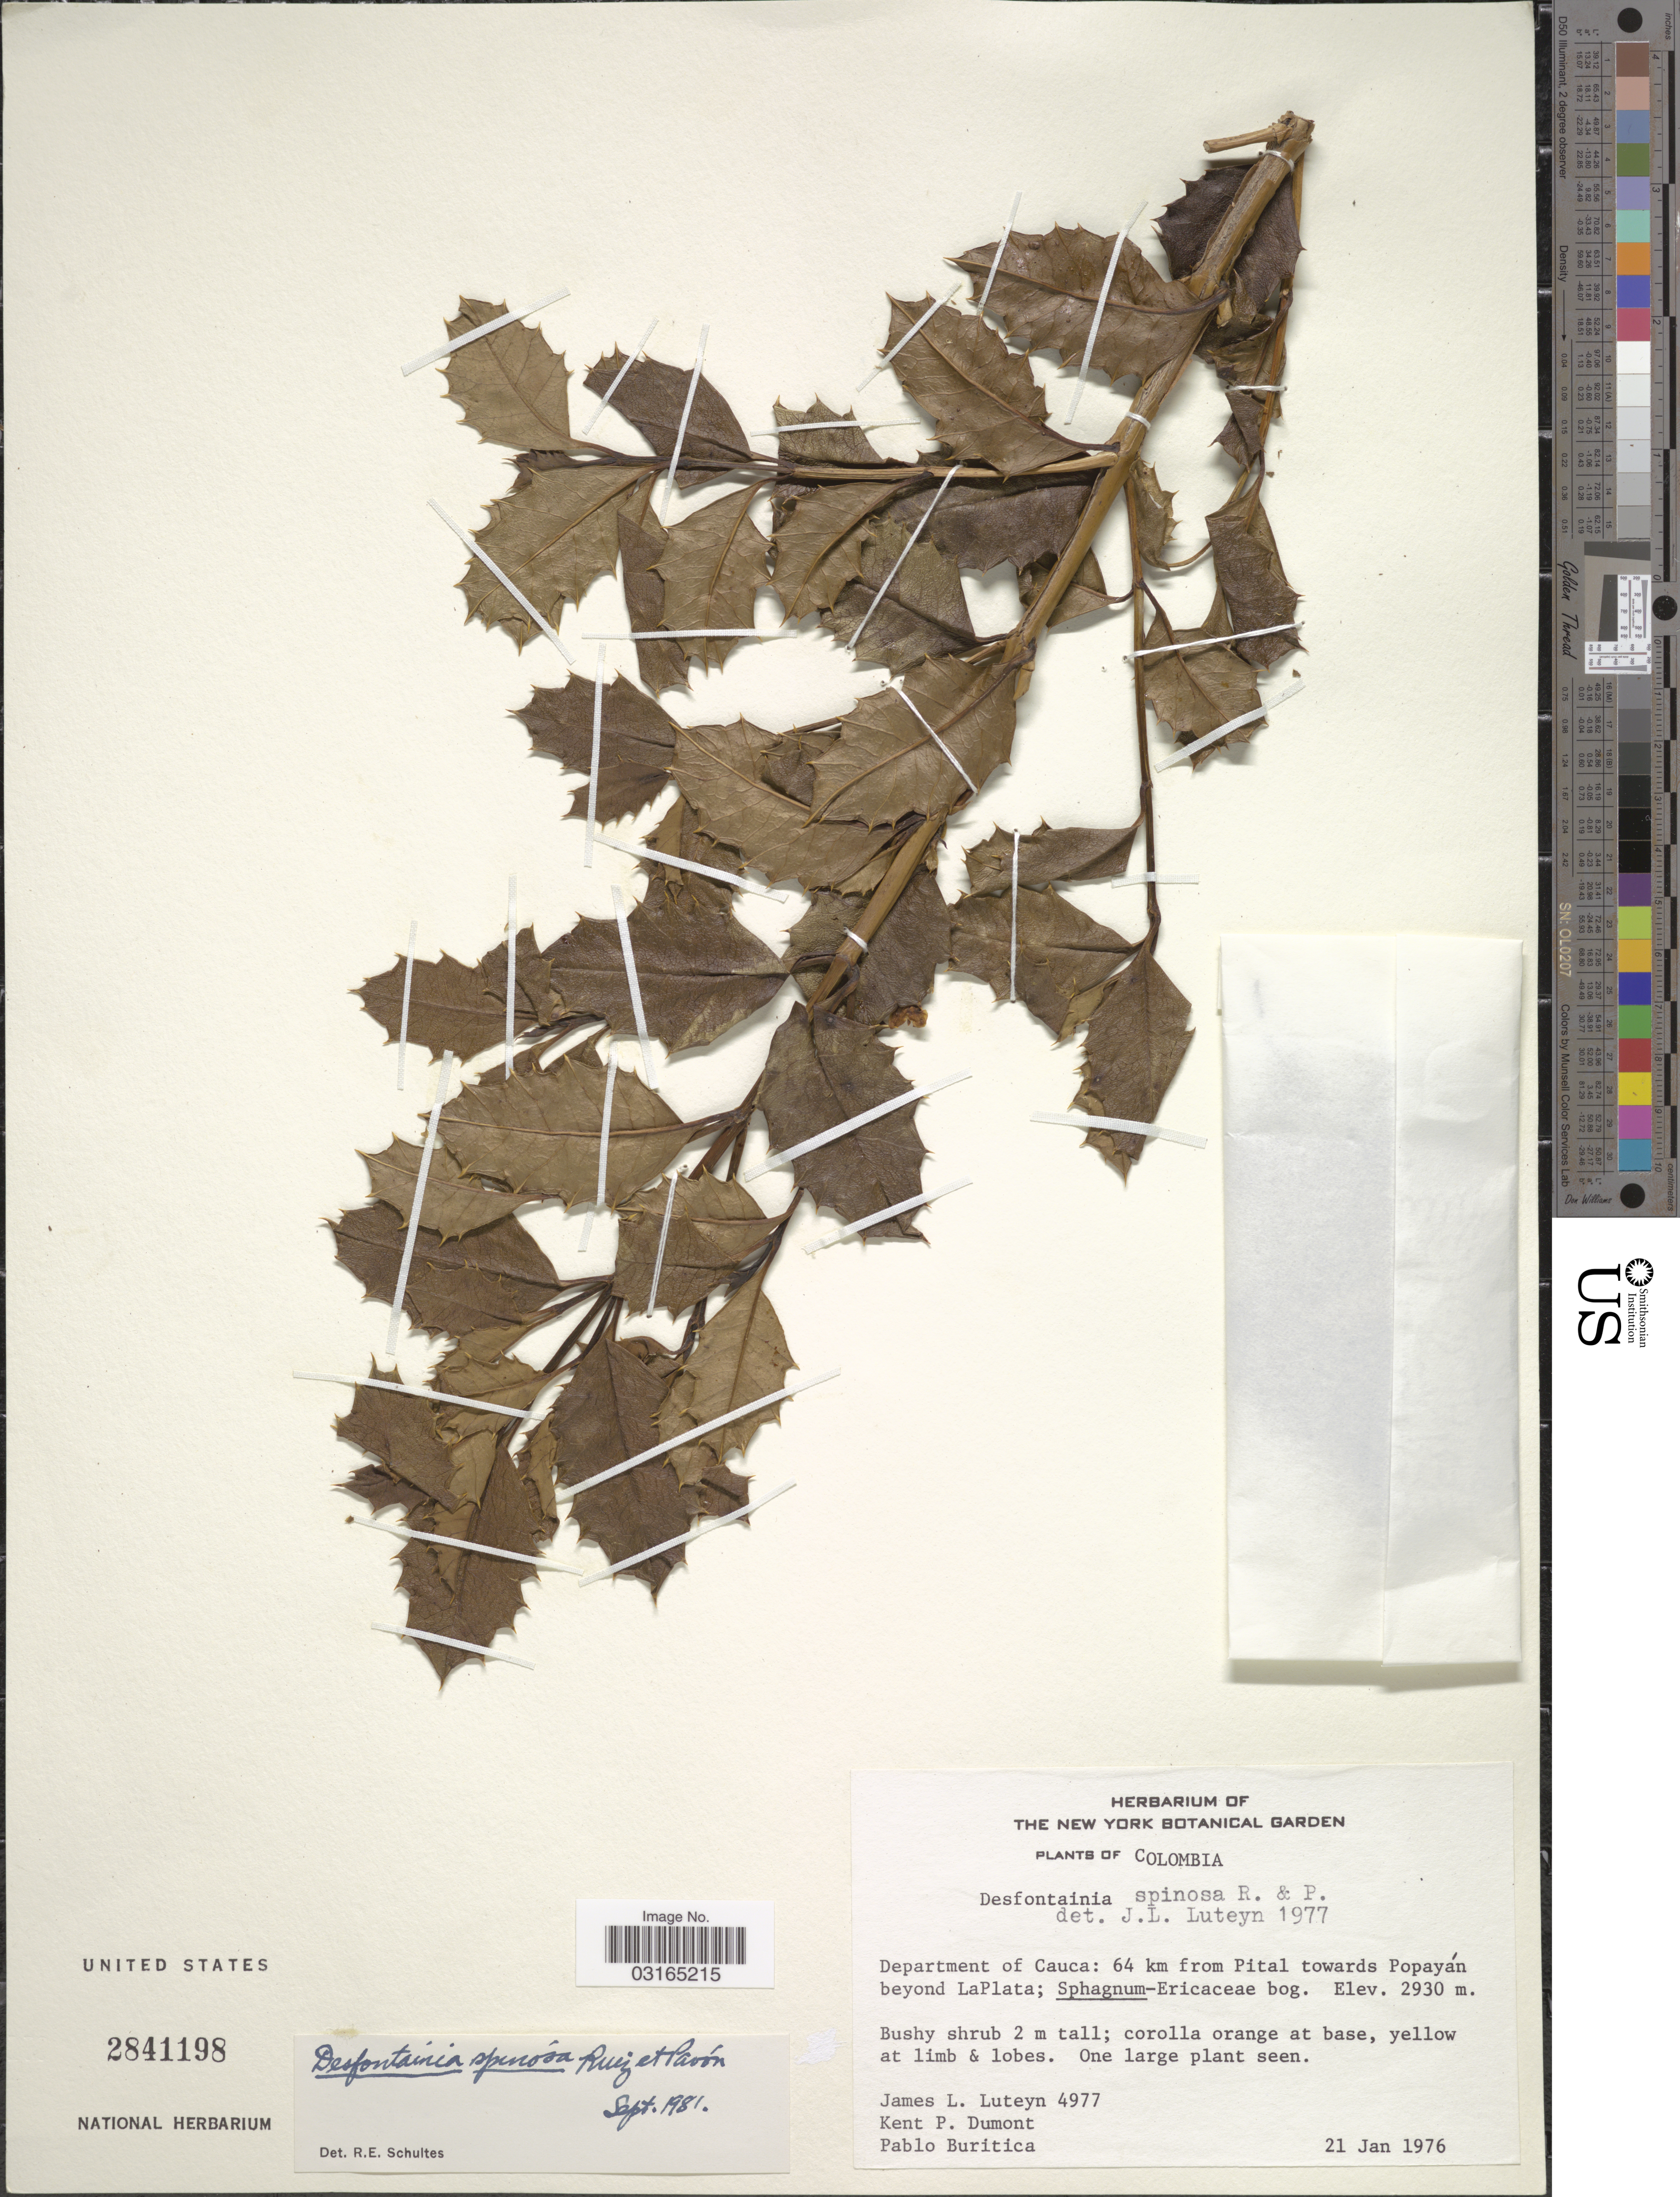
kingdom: Plantae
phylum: Tracheophyta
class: Magnoliopsida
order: Bruniales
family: Columelliaceae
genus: Desfontainia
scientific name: Desfontainia spinosa var. spinosa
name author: Ruiz & Pav.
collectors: J. L. Luteyn, K. P. Dumont & P. Buritica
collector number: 4977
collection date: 1976-01-21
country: Colombia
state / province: Cauca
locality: Departamento of Cauca: 64 km from Pital towards Popayán beyond LaPlata.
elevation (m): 2930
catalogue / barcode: US 2841198